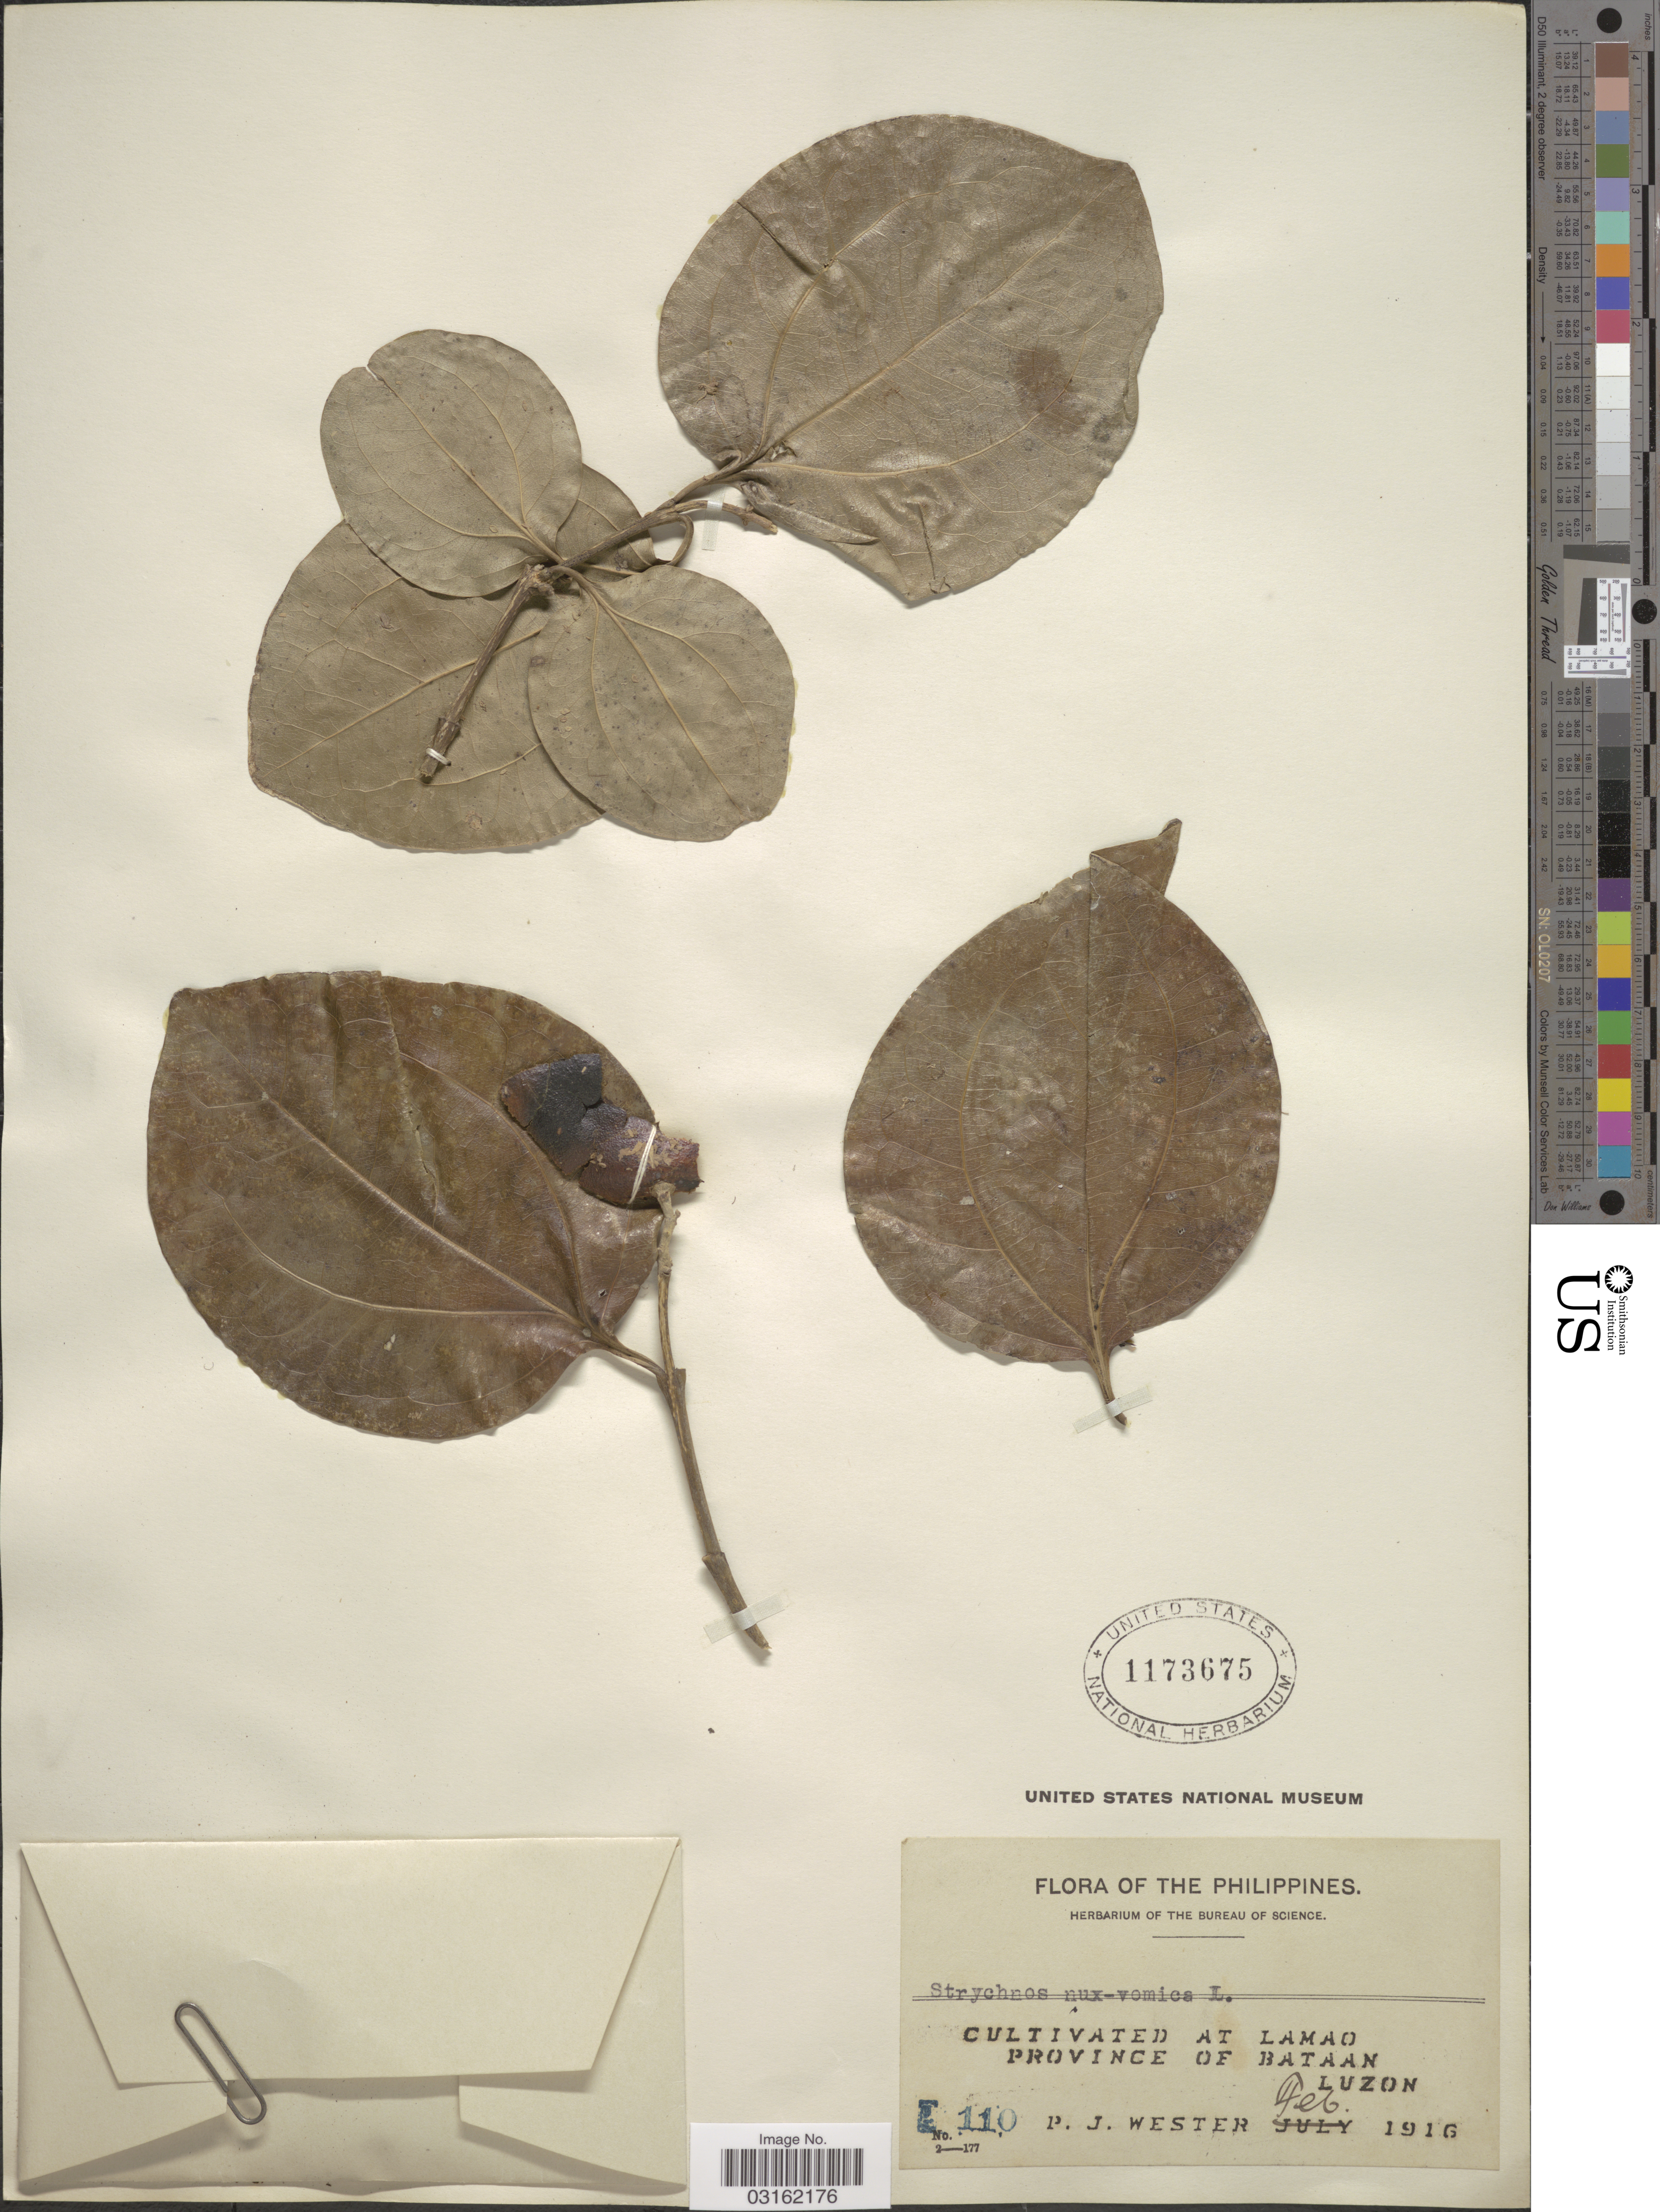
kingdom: Plantae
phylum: Tracheophyta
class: Magnoliopsida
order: Gentianales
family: Loganiaceae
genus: Strychnos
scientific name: Strychnos nux-vomica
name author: L.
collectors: P. J. Wester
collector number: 110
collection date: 1916-02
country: Philippines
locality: Cultivated at Lamao, Province of Bataan, Luzon.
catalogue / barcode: US 1173675